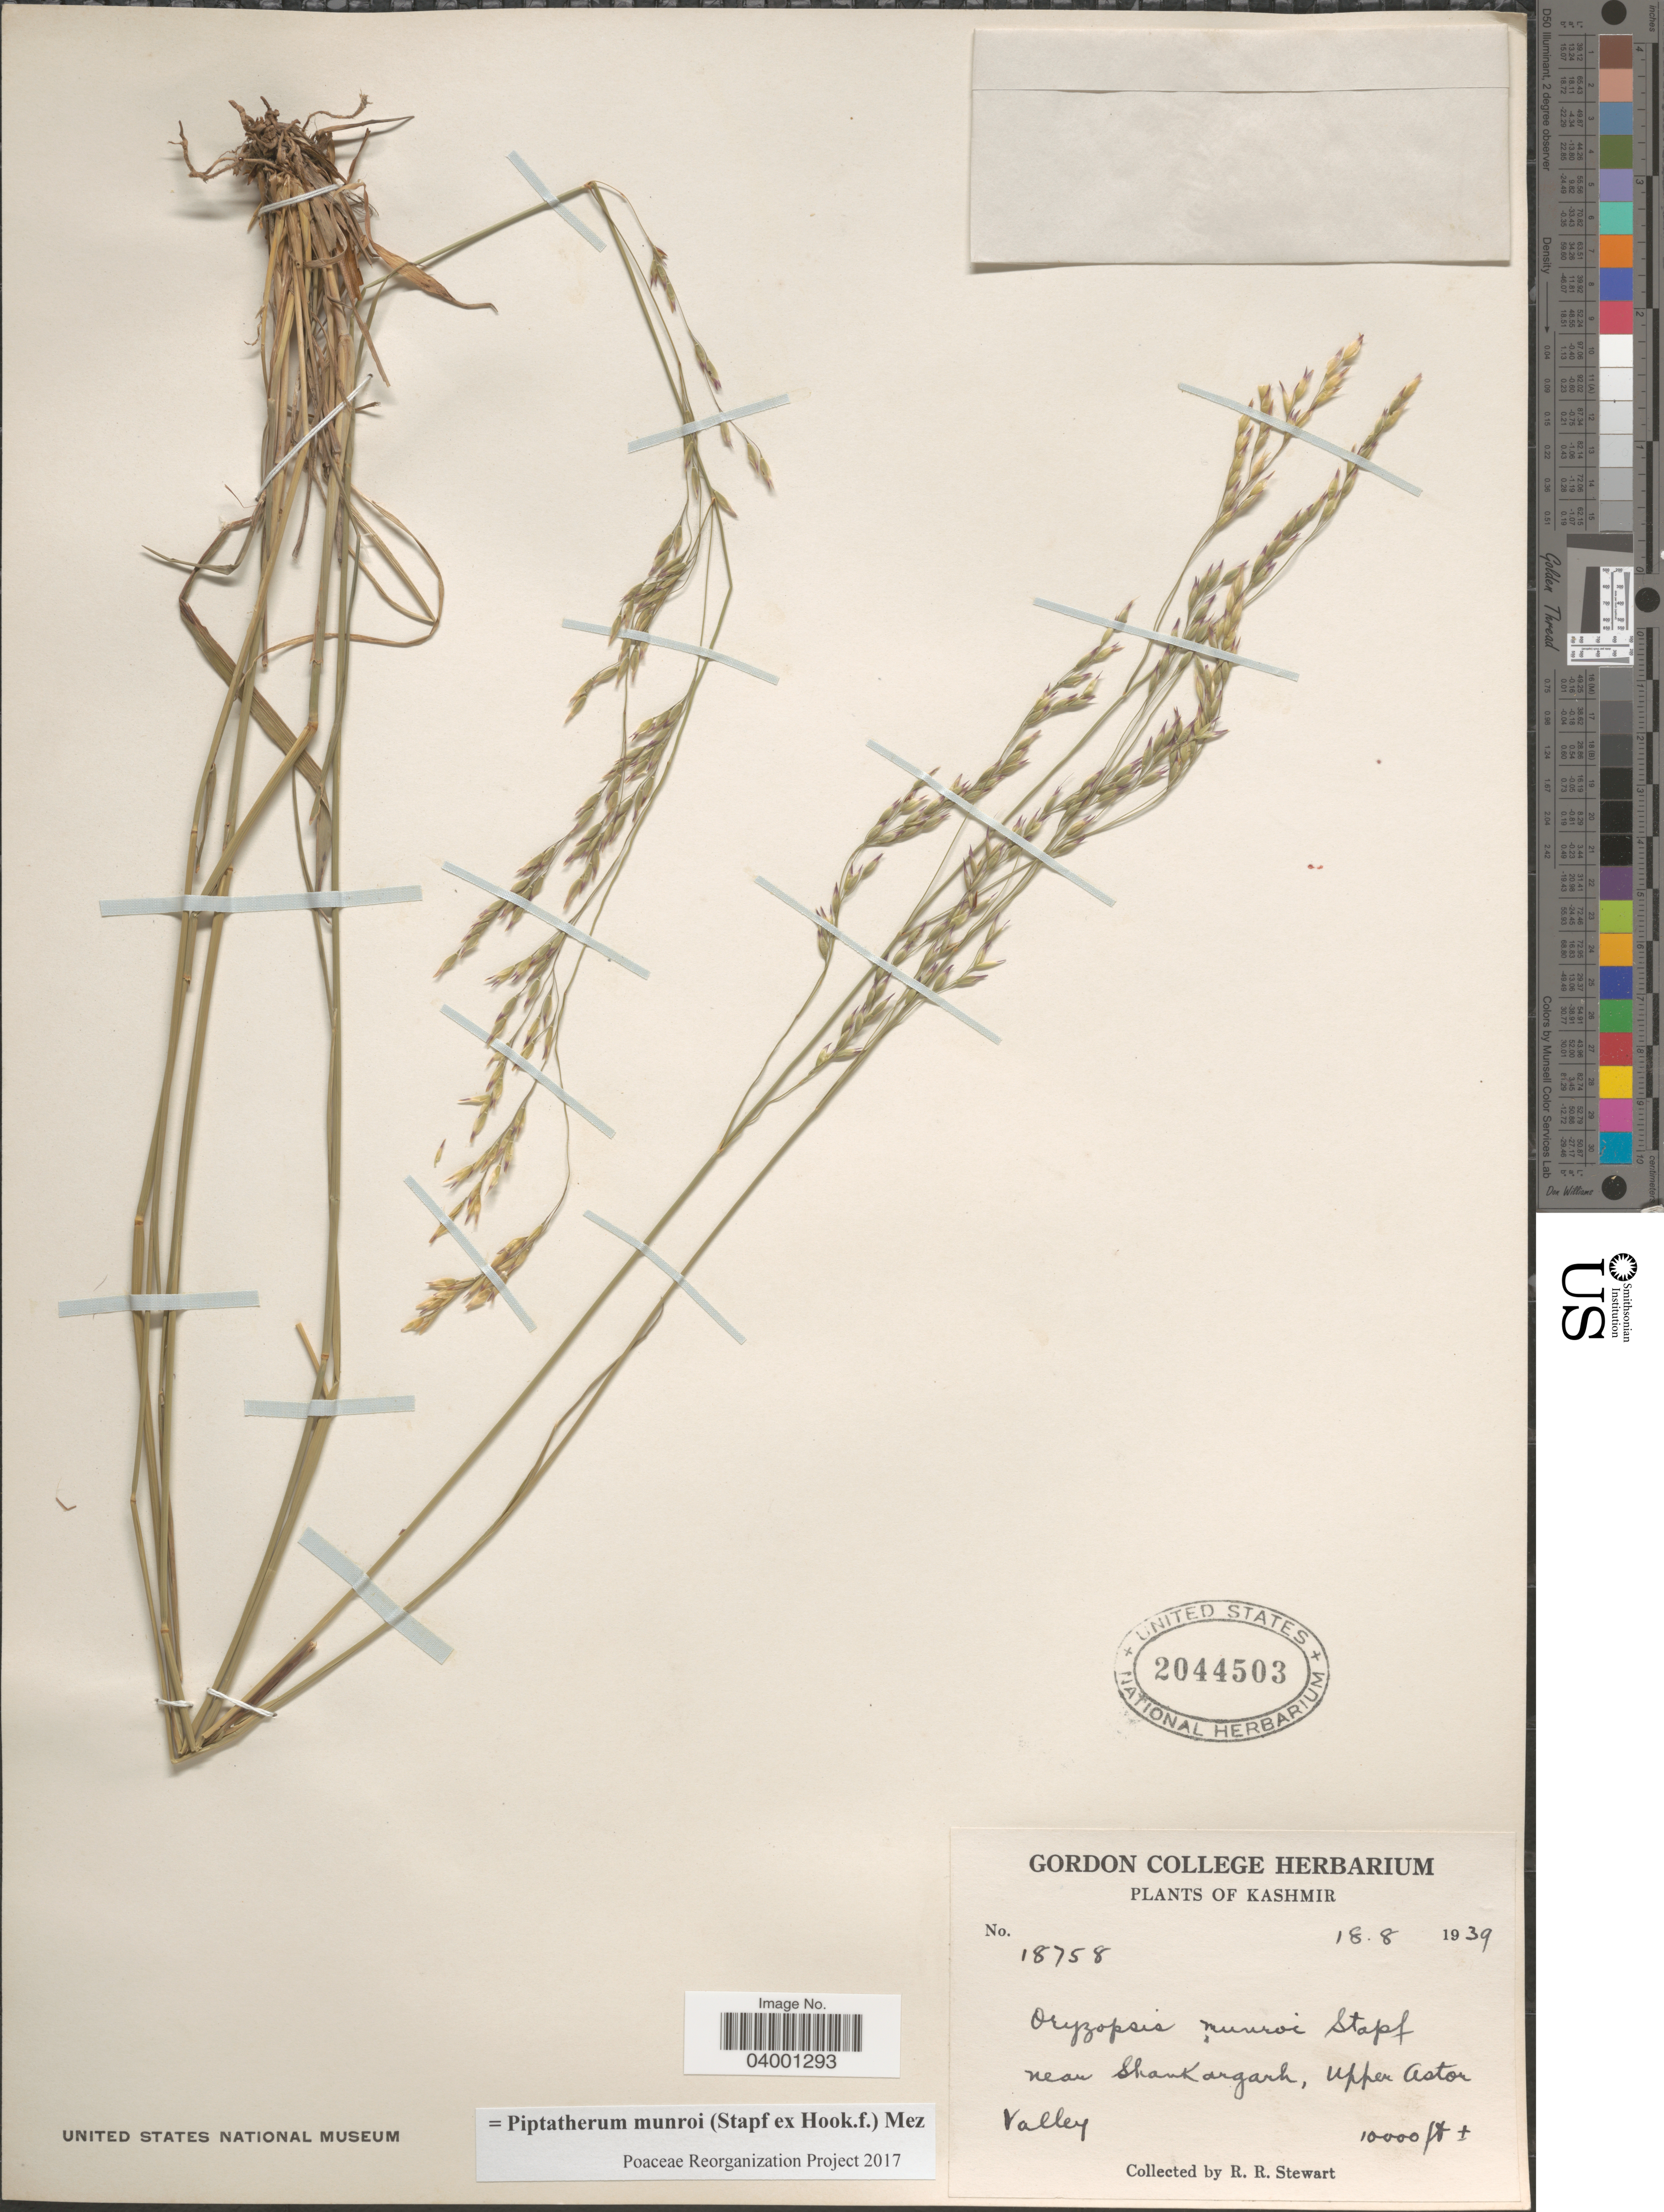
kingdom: Plantae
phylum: Tracheophyta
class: Liliopsida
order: Poales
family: Poaceae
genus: Piptatherum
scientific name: Piptatherum munroi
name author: (Stapf) Mez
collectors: R. Stewart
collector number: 18758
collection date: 1939-08-18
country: India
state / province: Jammu and Kashmir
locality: Kashmir. Near Shan Kargarh, Upper Astor Valley.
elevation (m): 3048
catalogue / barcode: US 2044503